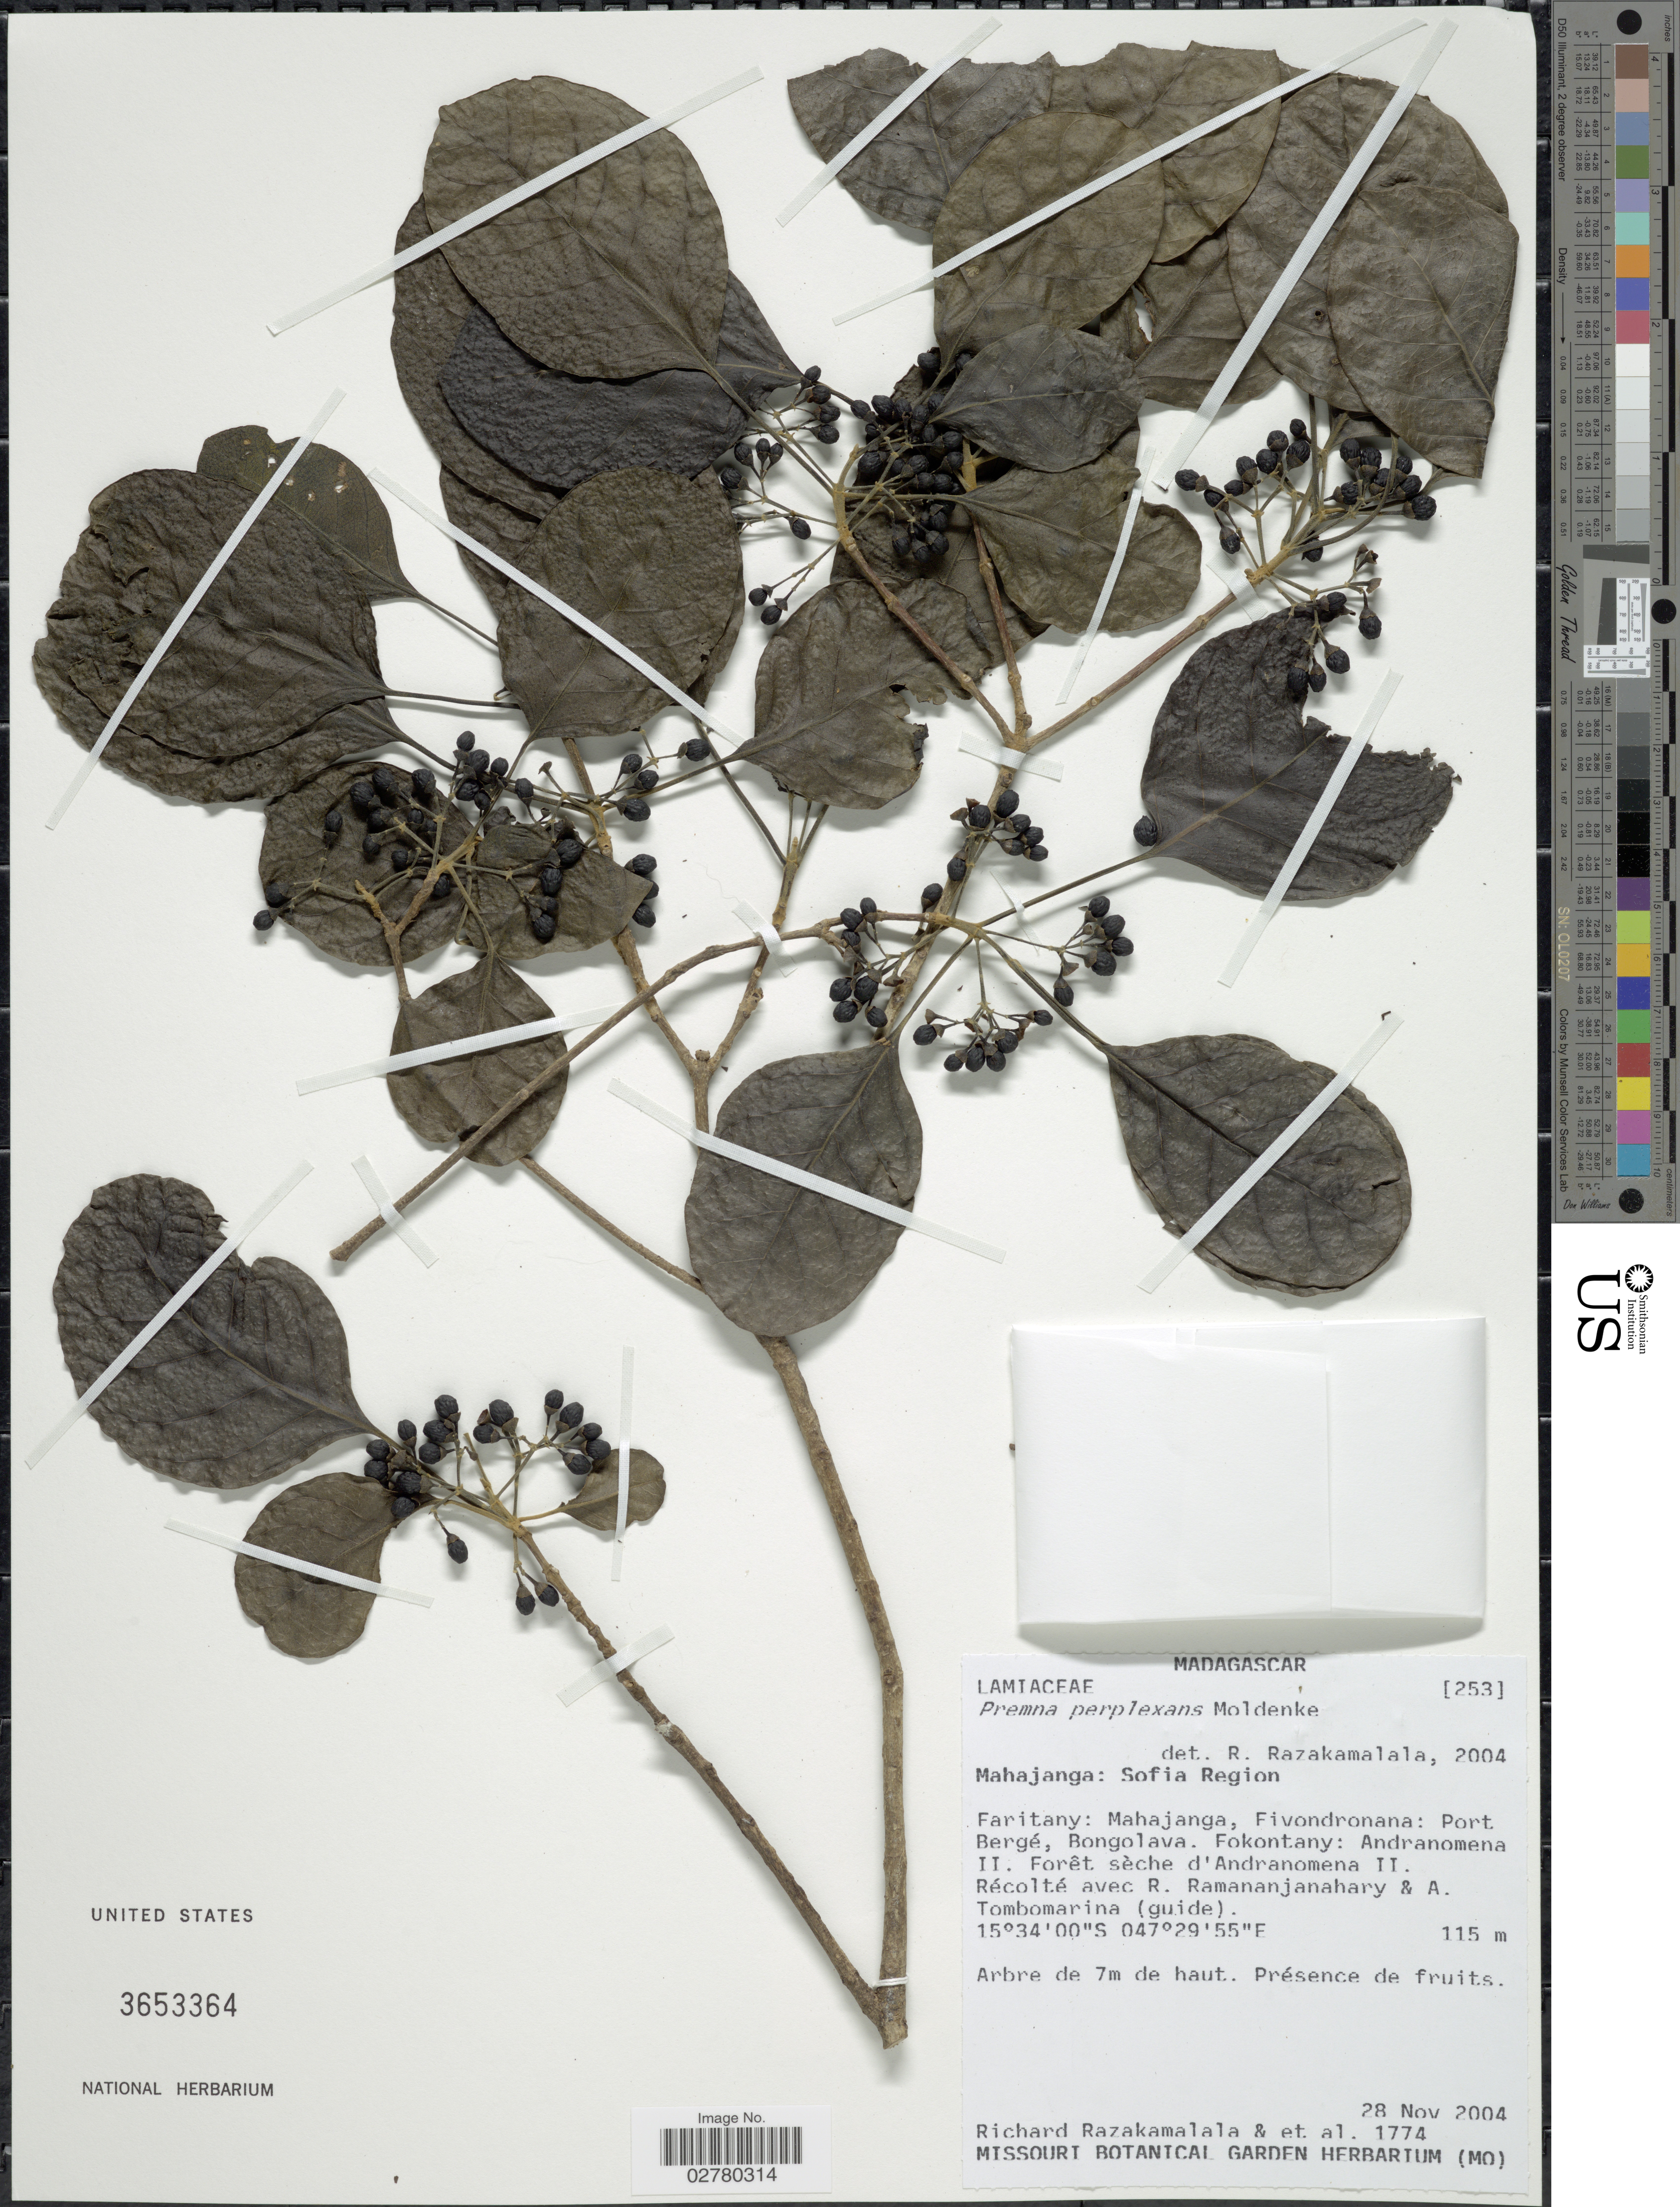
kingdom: Plantae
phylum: Tracheophyta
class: Magnoliopsida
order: Lamiales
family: Lamiaceae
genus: Premna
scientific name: Premna perplexans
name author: Moldenke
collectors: R. Razakamalala, R. Ramananjanahary & A. Tombomarina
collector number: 1774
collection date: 2004-11-28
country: Madagascar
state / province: Sofia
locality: Sofia Region, Faritany: Mahajanga, Fivondronana: Port Bergé, Bongolava. Fokontany: Andranomena II. Forêt sèche d'Andranomena II.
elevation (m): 115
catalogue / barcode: US 3653364